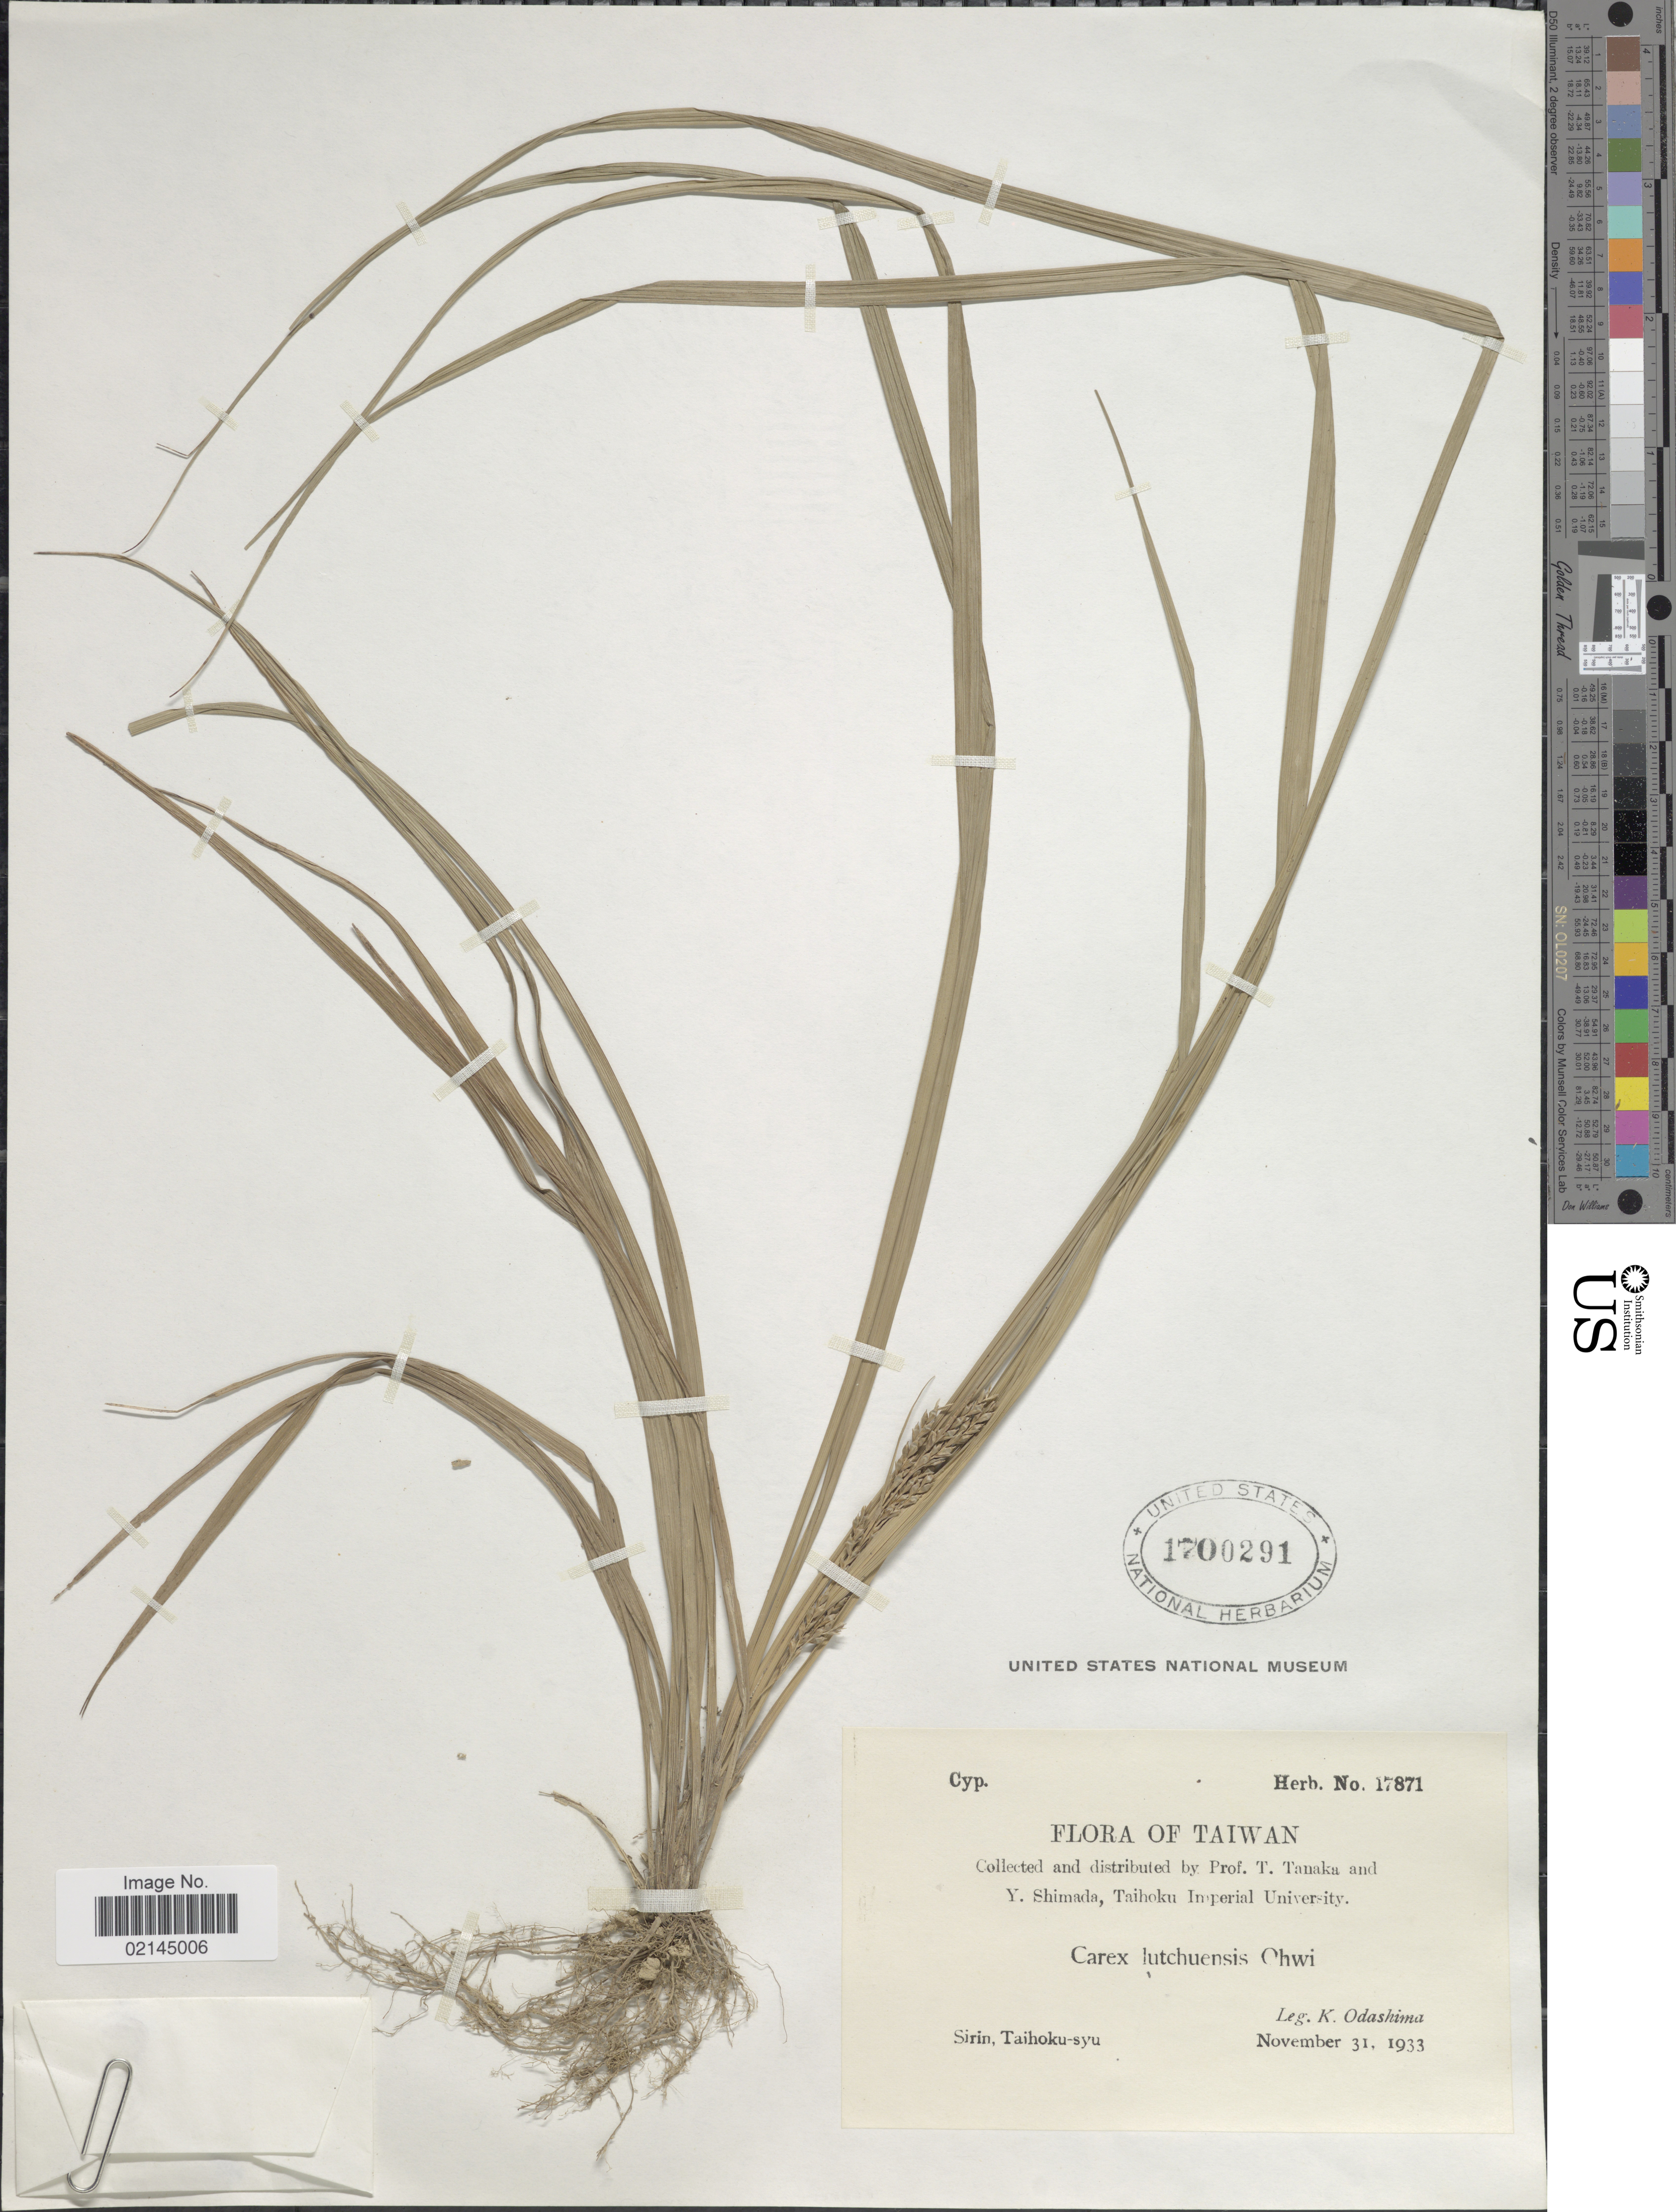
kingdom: Plantae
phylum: Tracheophyta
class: Liliopsida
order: Poales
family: Cyperaceae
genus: Carex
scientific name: Carex breviscapa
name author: C.B. Clarke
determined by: Strong, Mark T., (BOT), Smithsonian Institution - National Museum of Natural History (UNITED STATES)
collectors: K. Odashima, T. Tanaka & Y. Shimada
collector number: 17871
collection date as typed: Transcribed d/m/y: 31/11/1933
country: Taiwan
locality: Sirin, Taihoku-syu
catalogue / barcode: US 1700291